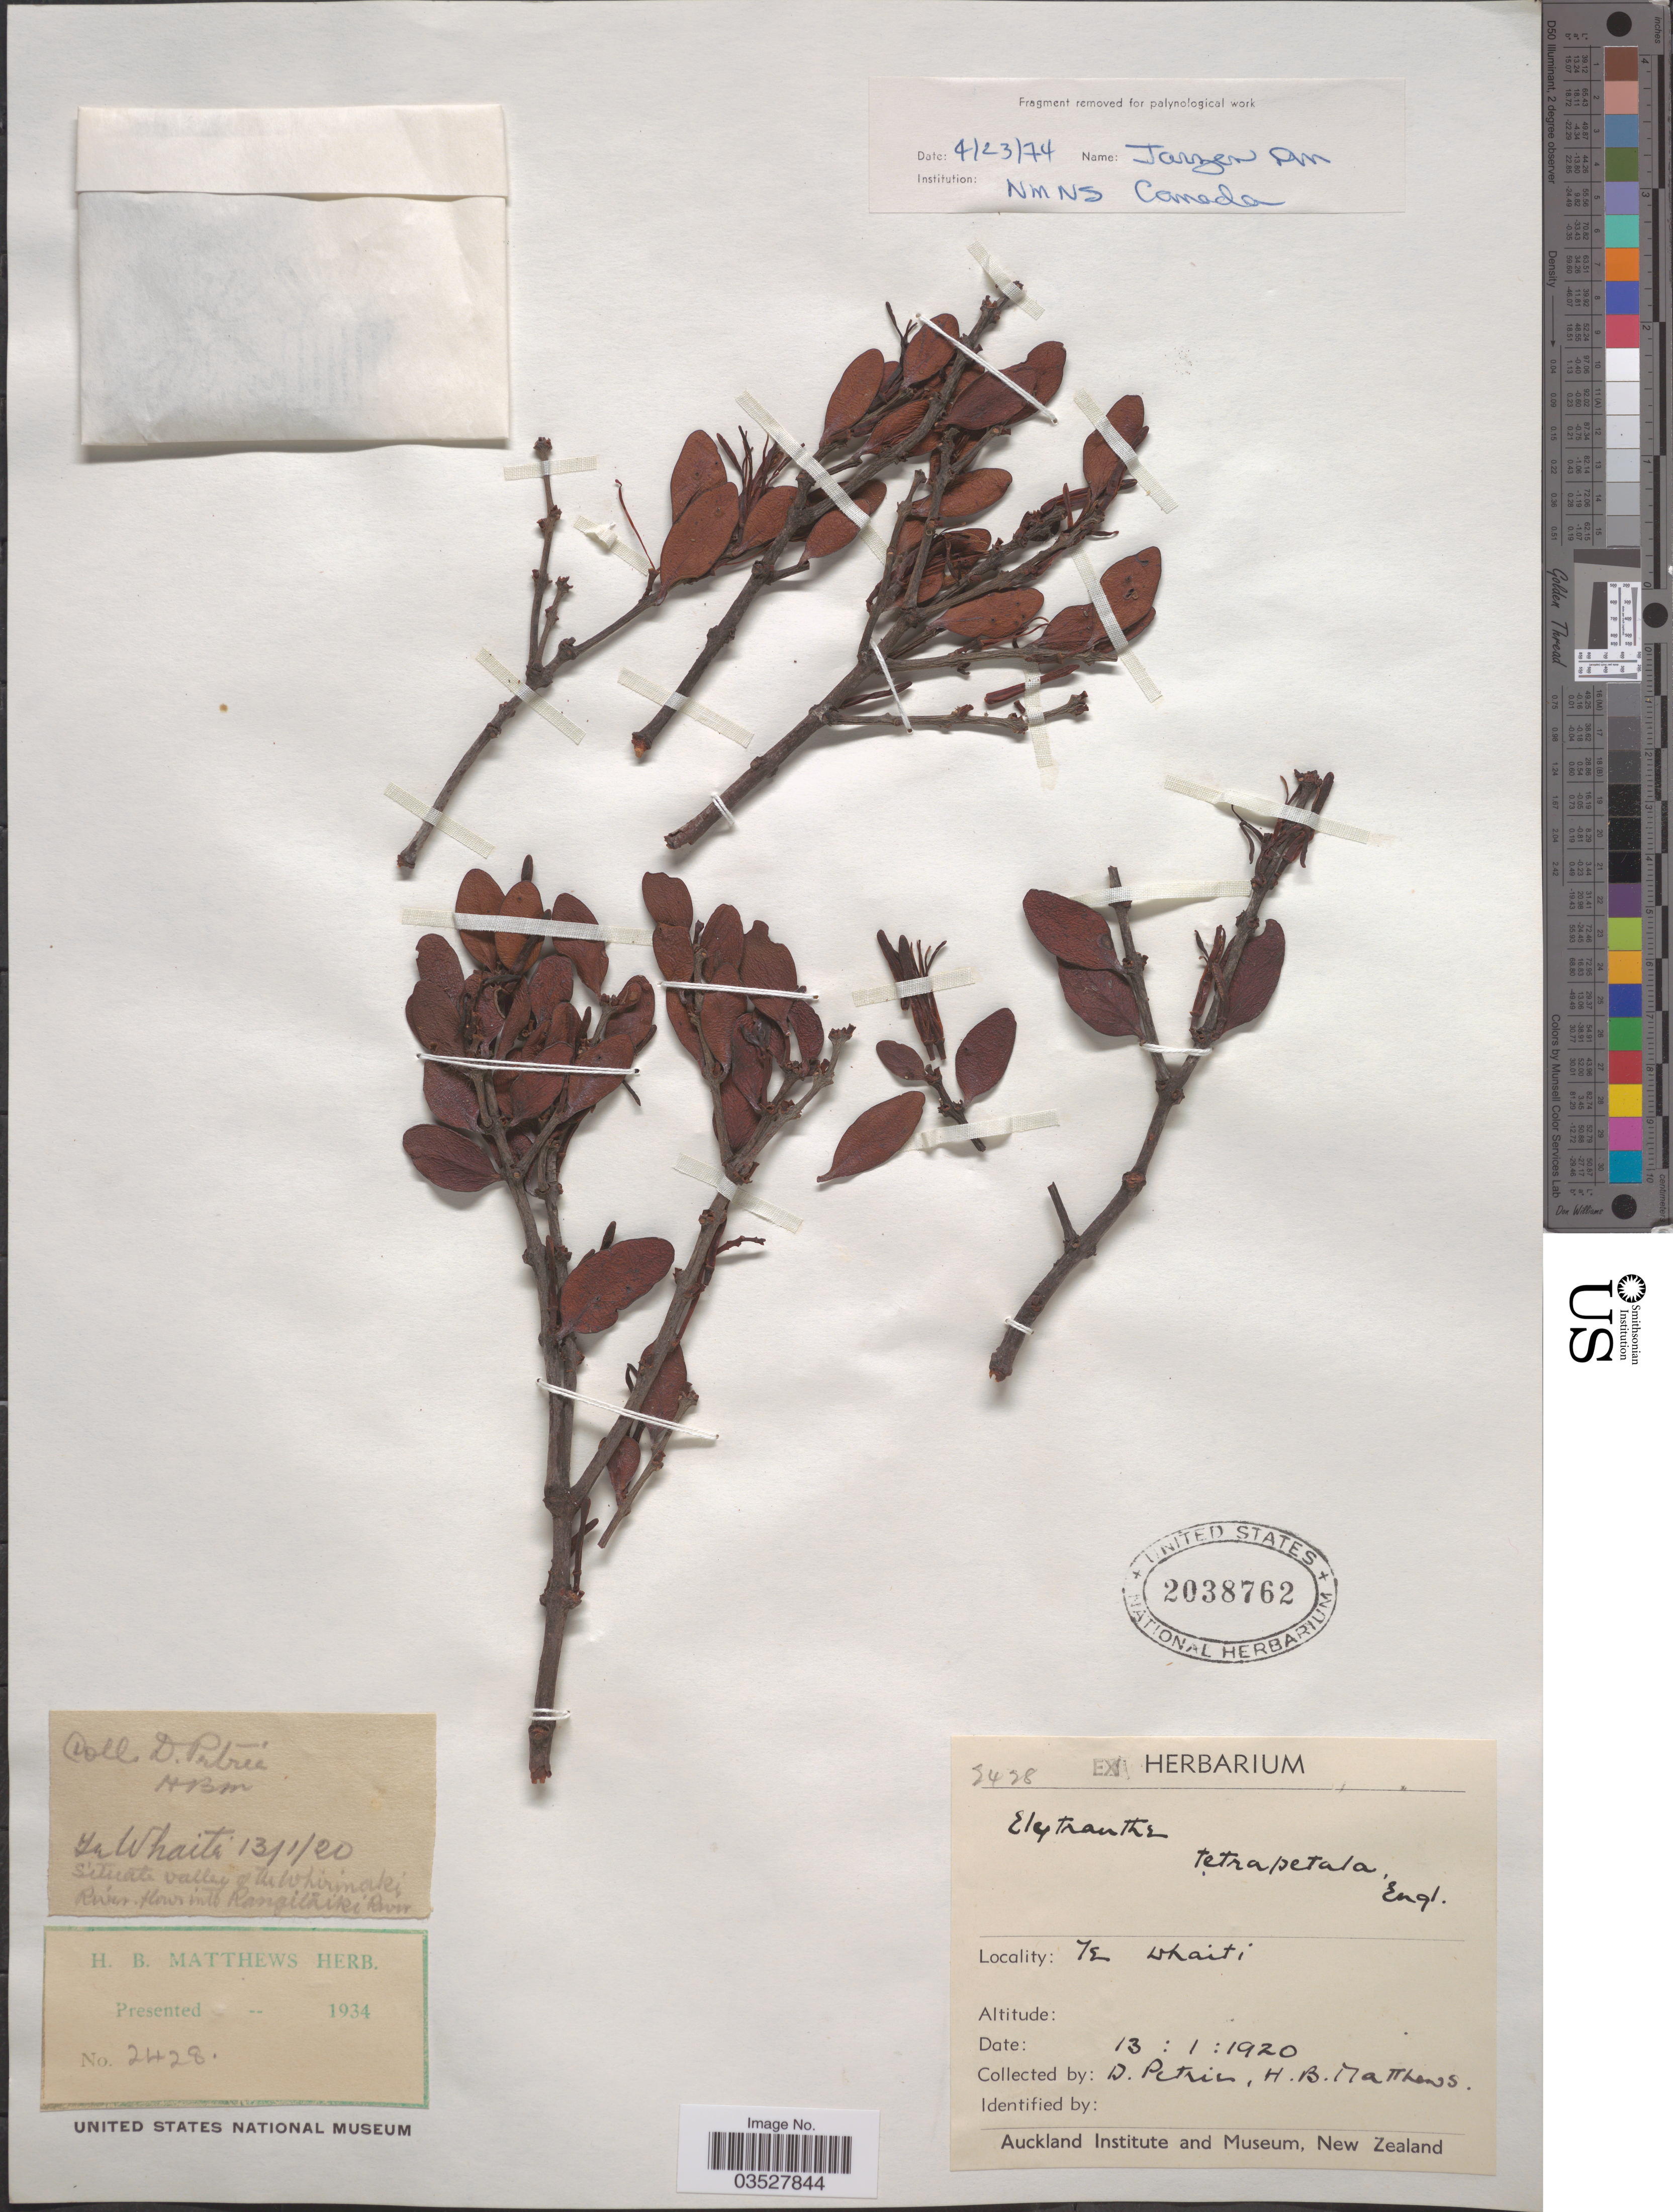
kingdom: Plantae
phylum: Tracheophyta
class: Magnoliopsida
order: Santalales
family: Loranthaceae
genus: Peraxilla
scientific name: Peraxilla tetrapetala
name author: (L. f.) Tiegh.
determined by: Strong, Mark T., (BOT), Smithsonian Institution - National Museum of Natural History (UNITED STATES)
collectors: D. Petric & H. B. Matthews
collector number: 2428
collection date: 1920-01-13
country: New Zealand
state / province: Auckland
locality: Te Whaiti. Situate valley of the Whirinaki River flows into Rangitaiki River.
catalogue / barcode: US 2038762